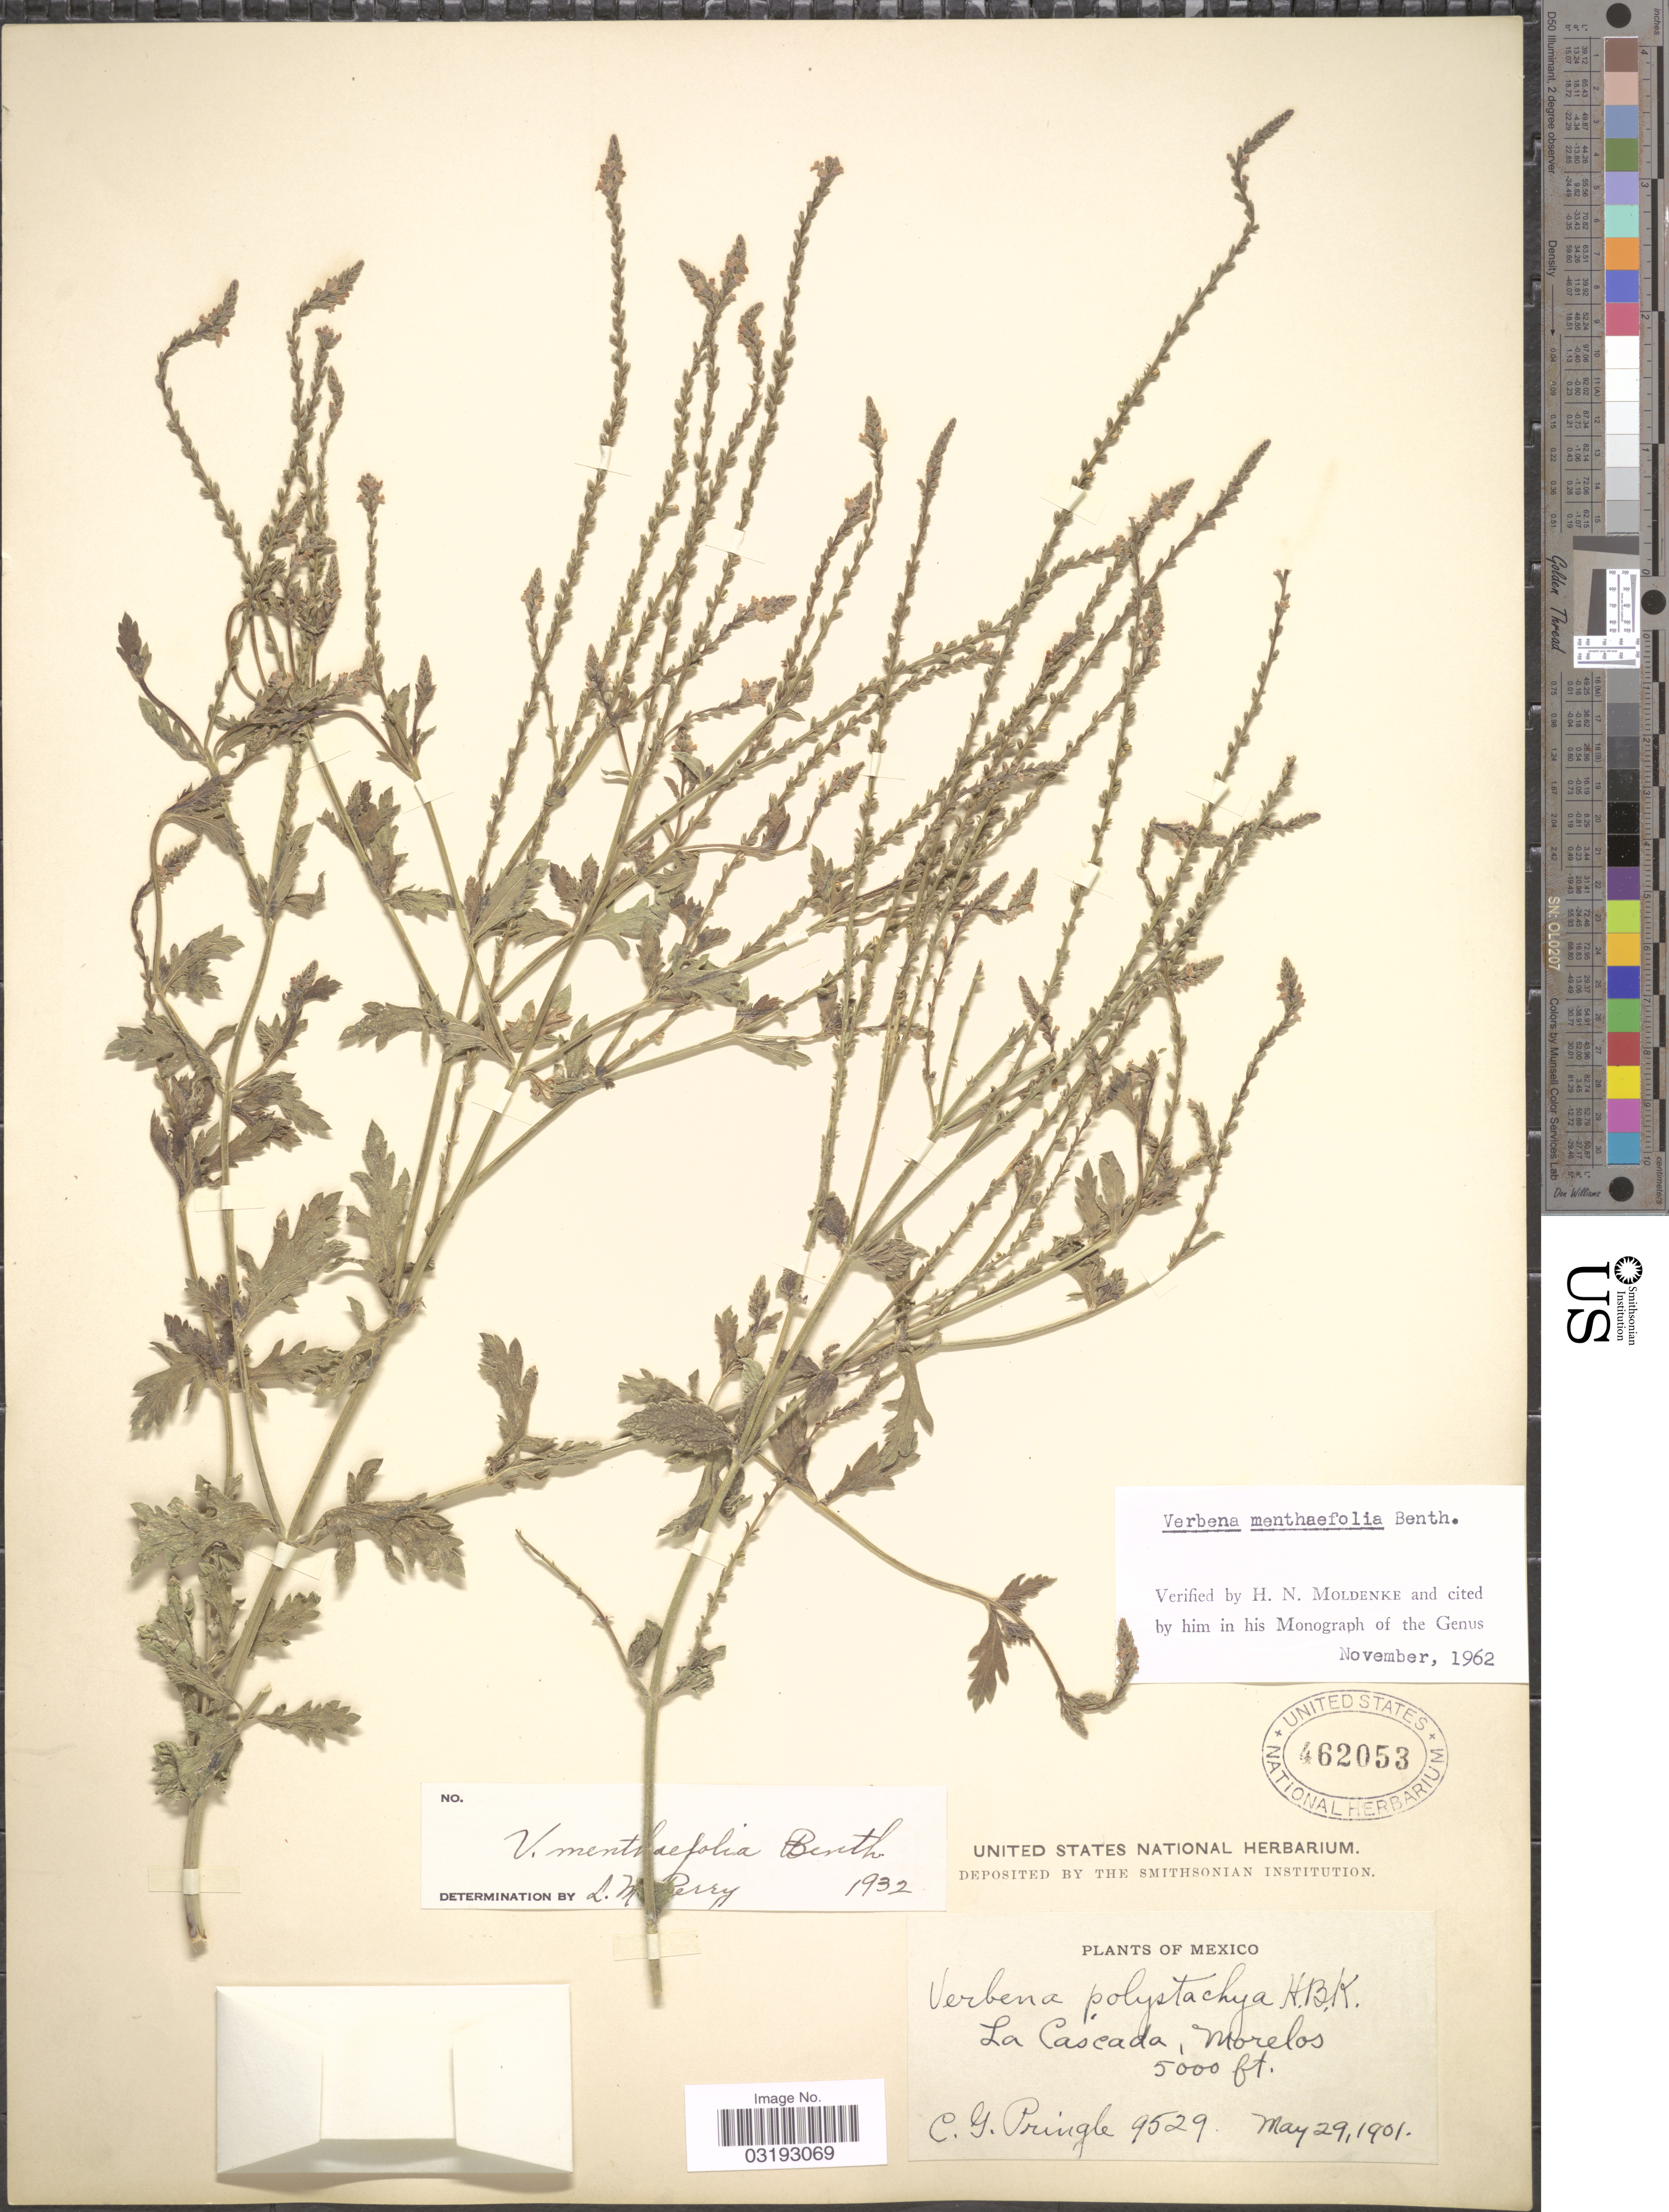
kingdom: Plantae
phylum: Tracheophyta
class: Magnoliopsida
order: Lamiales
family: Verbenaceae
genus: Verbena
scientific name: Verbena menthaefolia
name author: Benth.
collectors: C. G. Pringle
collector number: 9529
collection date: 1901-05-29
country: Mexico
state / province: Morelos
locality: Las Cascada.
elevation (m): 1524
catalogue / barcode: US 462053